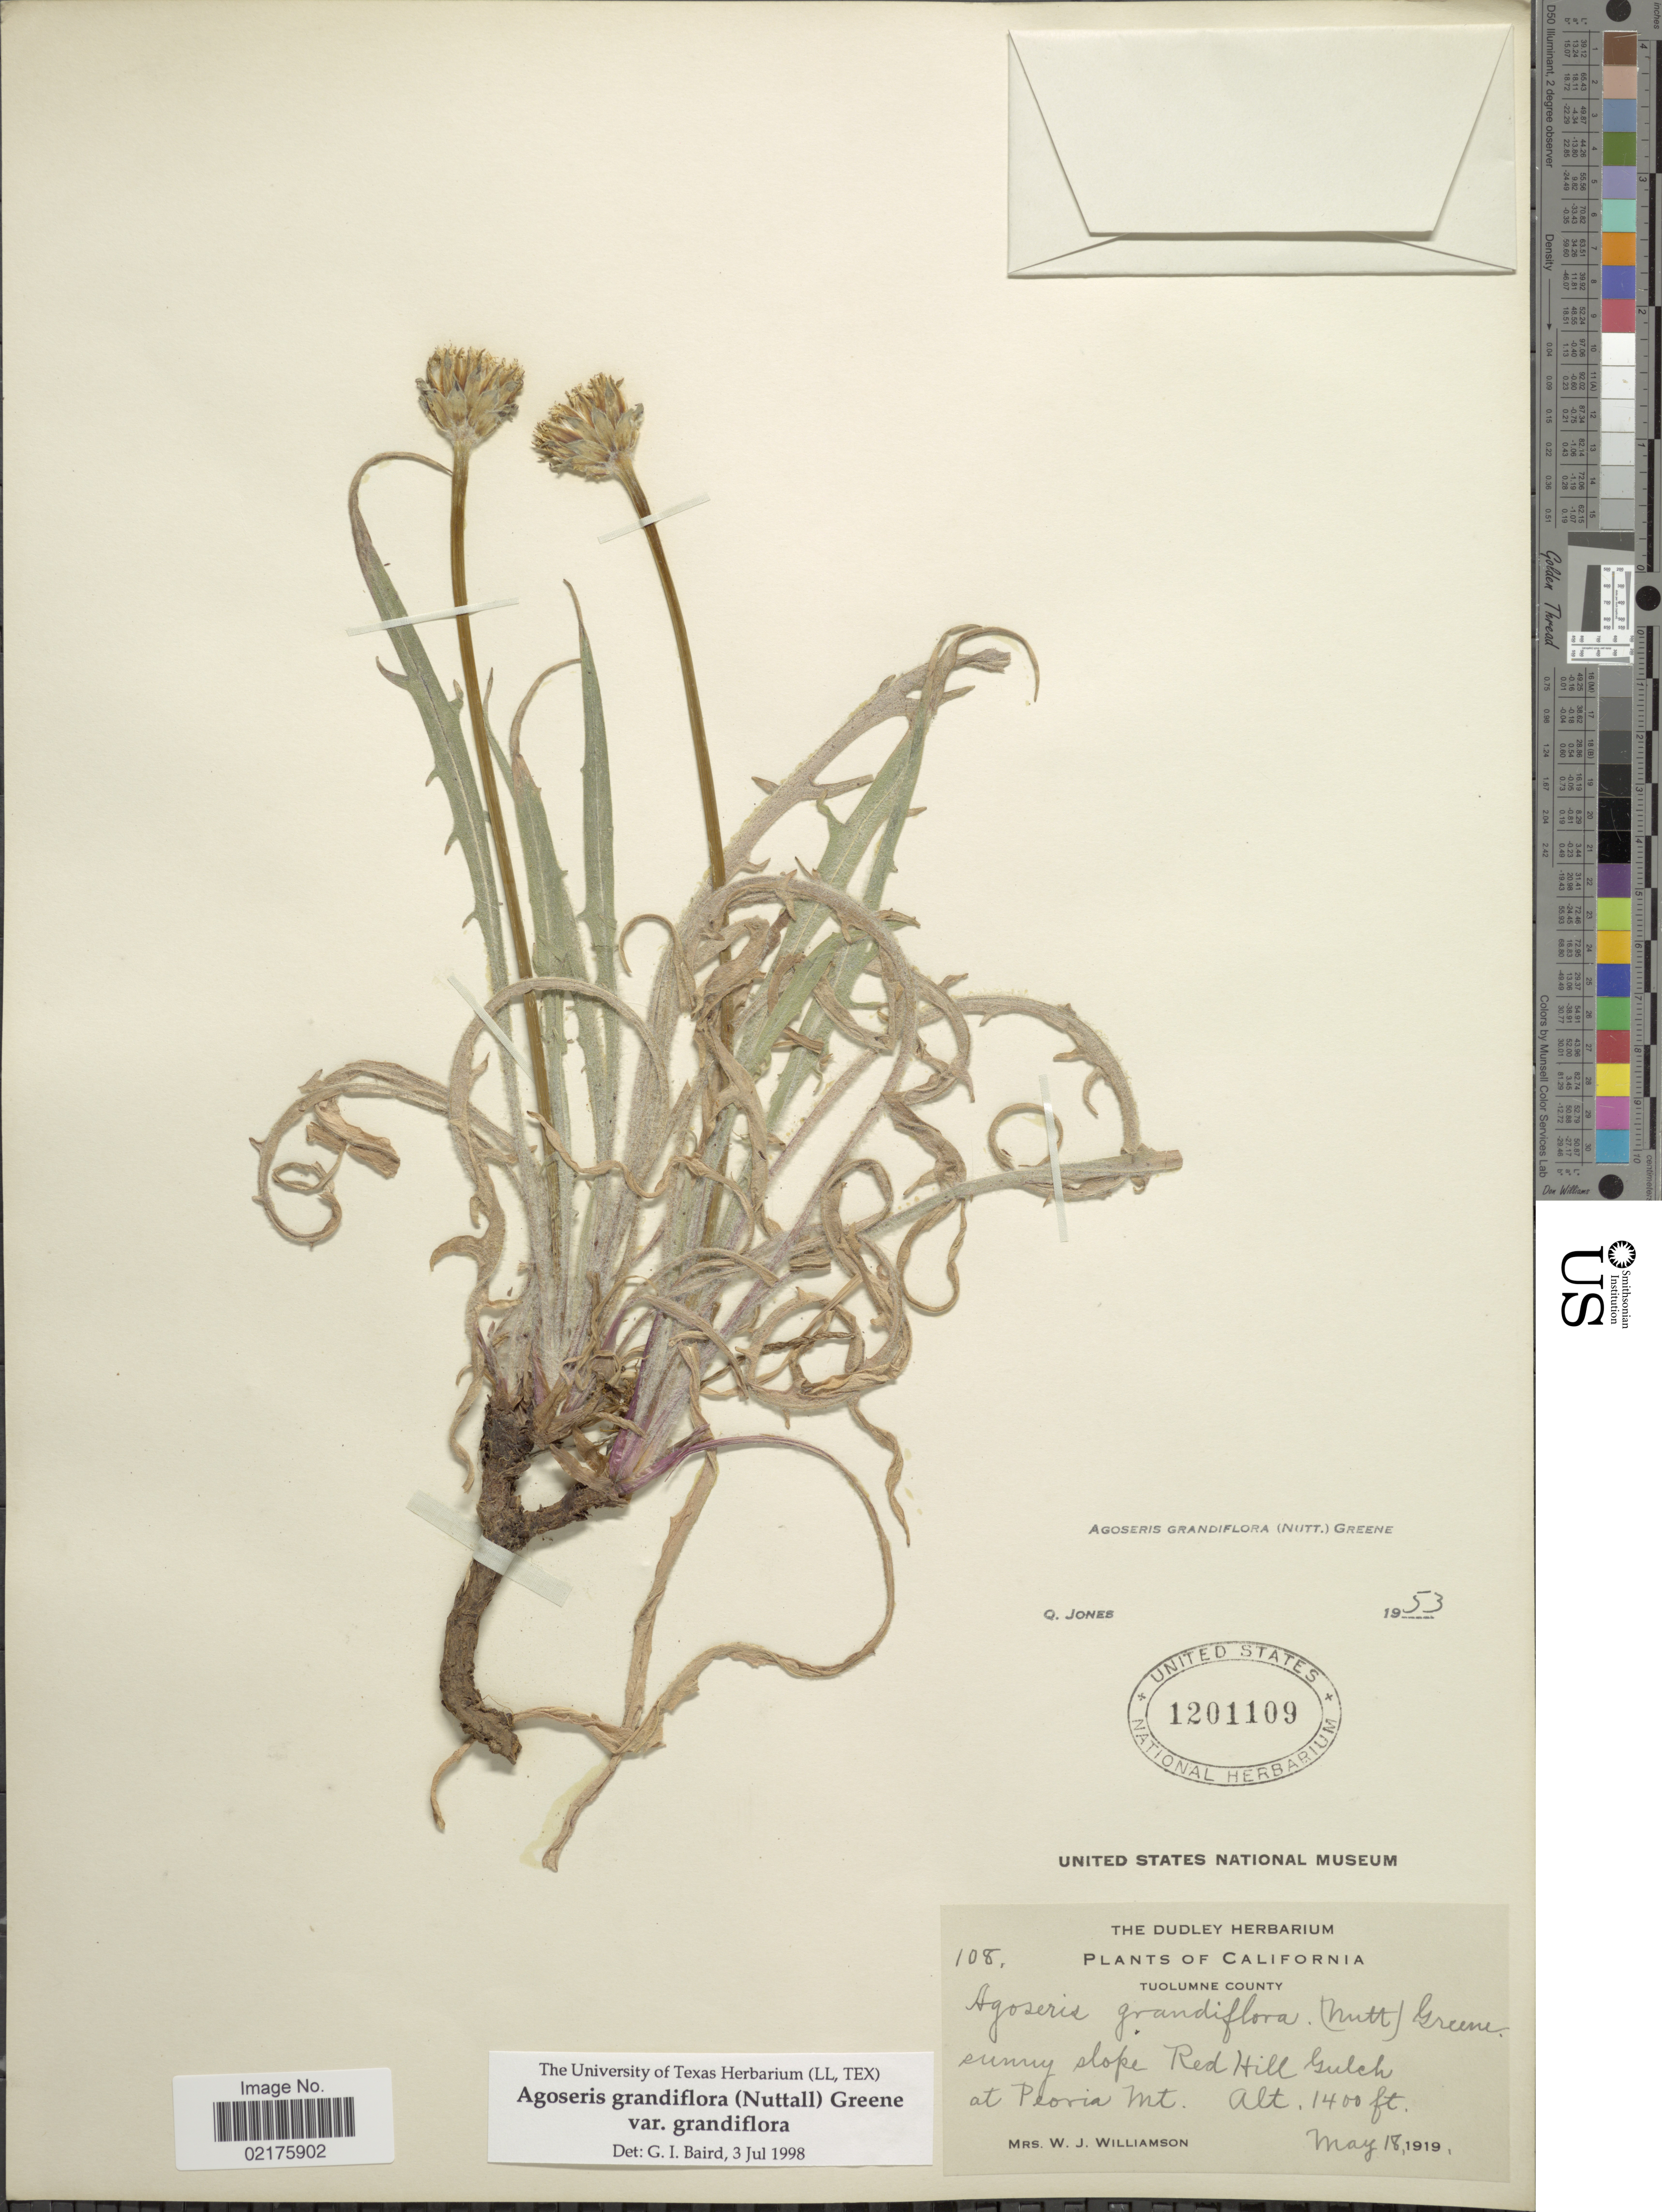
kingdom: Plantae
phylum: Tracheophyta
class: Magnoliopsida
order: Asterales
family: Asteraceae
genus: Agoseris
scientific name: Agoseris grandiflora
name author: (Nutt.) Greene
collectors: W. Williamson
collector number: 108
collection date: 1919-05-18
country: United States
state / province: California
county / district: Tuolumne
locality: Tuolumne County, sunny slope Red Hill Gulch at Peoria Mt.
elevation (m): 427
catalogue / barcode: US 1201109